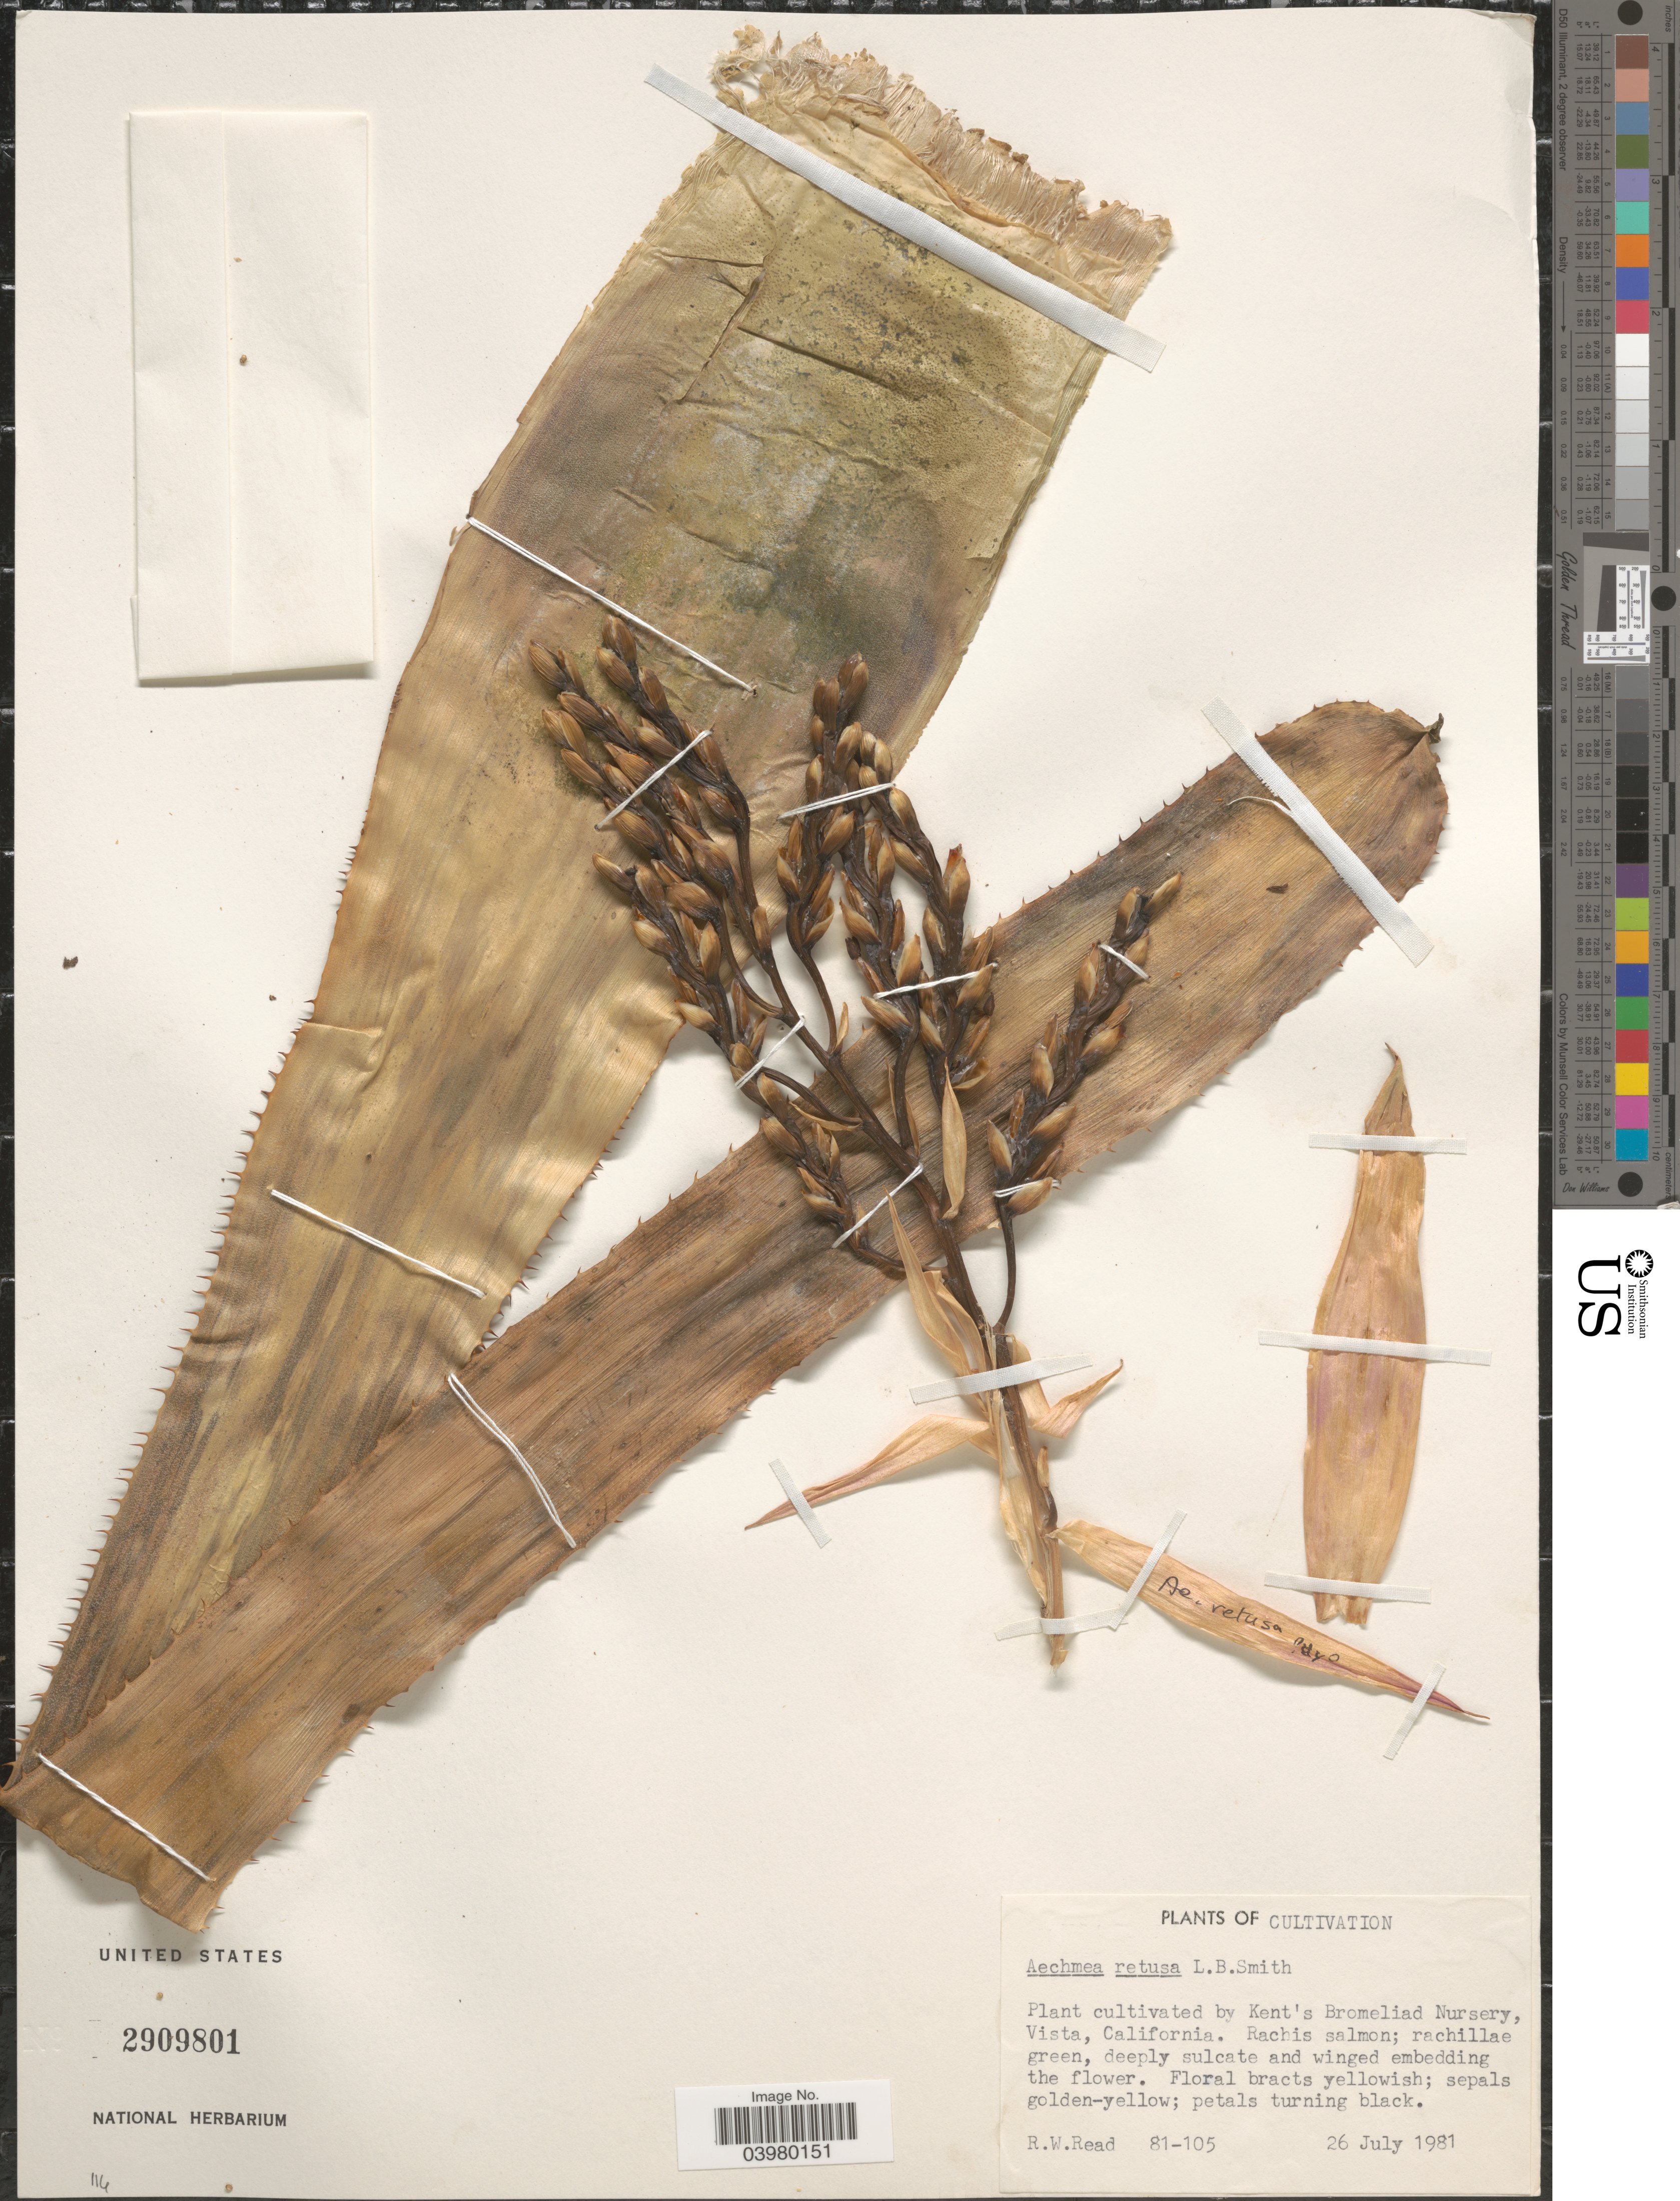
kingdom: Plantae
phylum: Tracheophyta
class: Liliopsida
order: Poales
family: Bromeliaceae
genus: Aechmea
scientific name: Aechmea retusa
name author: L.B. Sm.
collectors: R. W. Read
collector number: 81-105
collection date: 1981-07-26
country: United States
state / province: California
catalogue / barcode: US 2909801